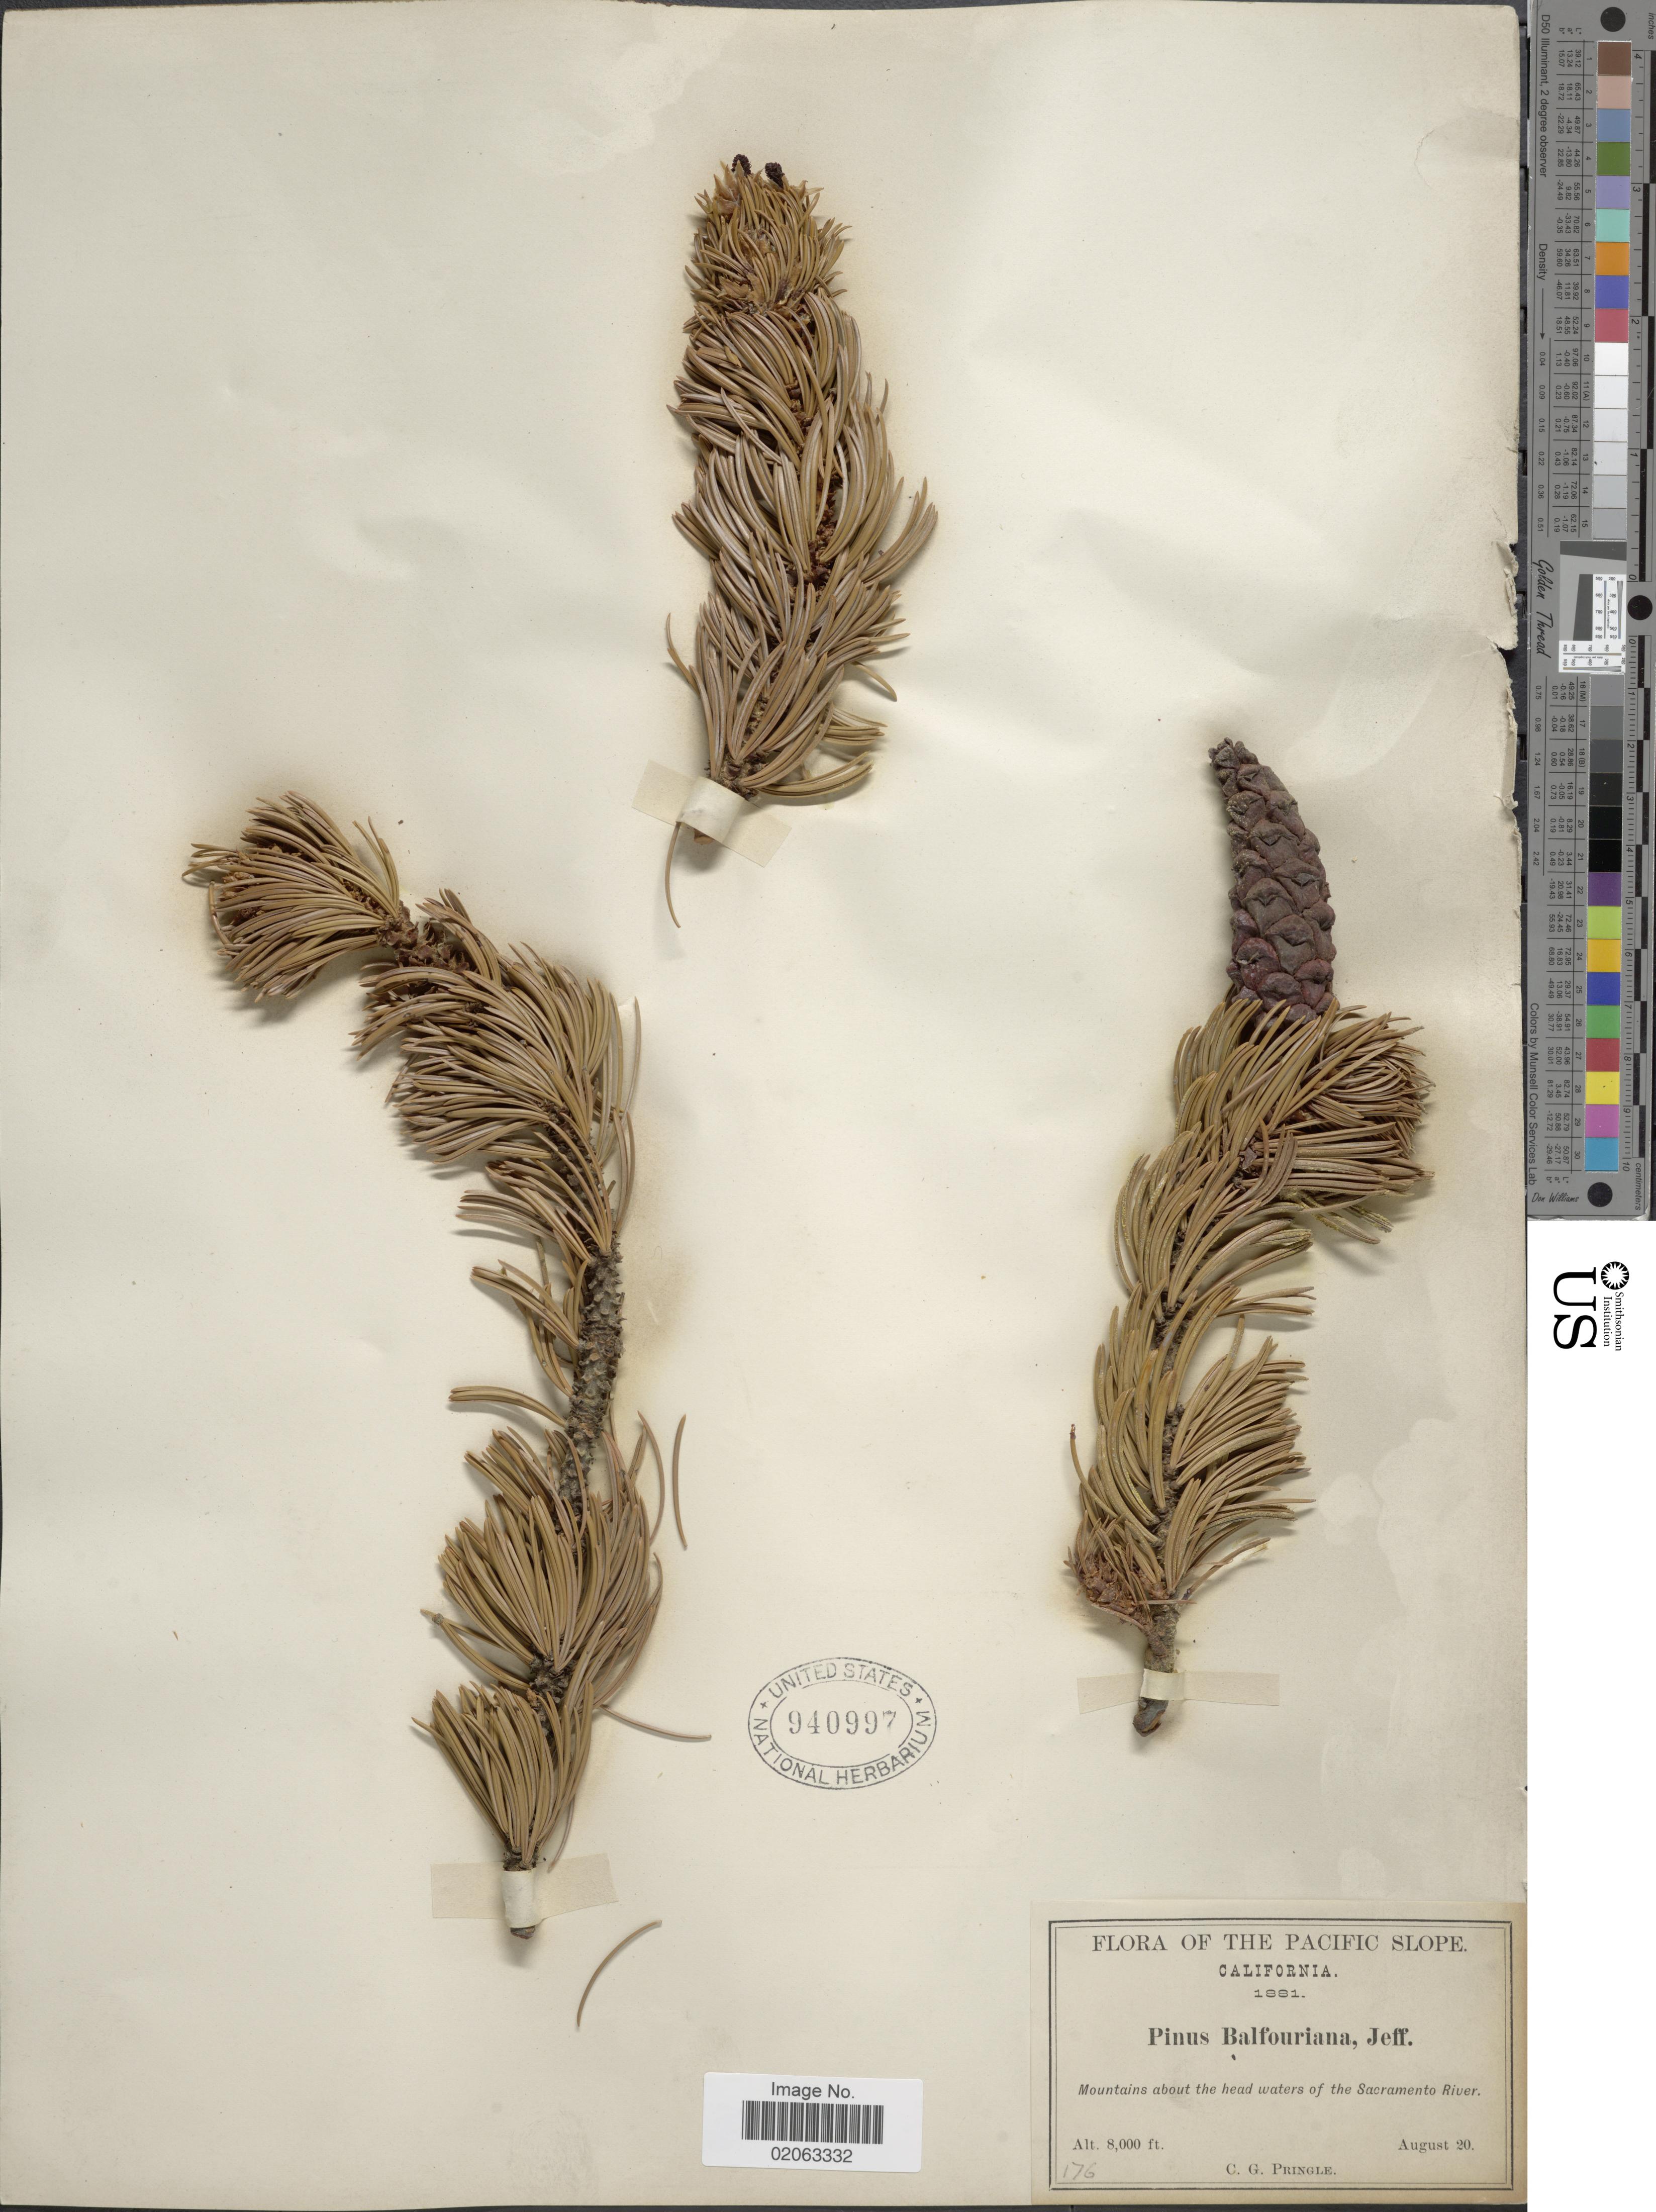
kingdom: Plantae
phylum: Tracheophyta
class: Pinopsida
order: Pinales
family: Pinaceae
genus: Pinus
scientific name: Pinus balfouriana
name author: Balf.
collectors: C. G. Pringle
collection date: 1881-08-20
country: United States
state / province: California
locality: The Pacific Slope, Mountains about the headwaters of the Sacramento River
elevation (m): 2438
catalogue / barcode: US 940997